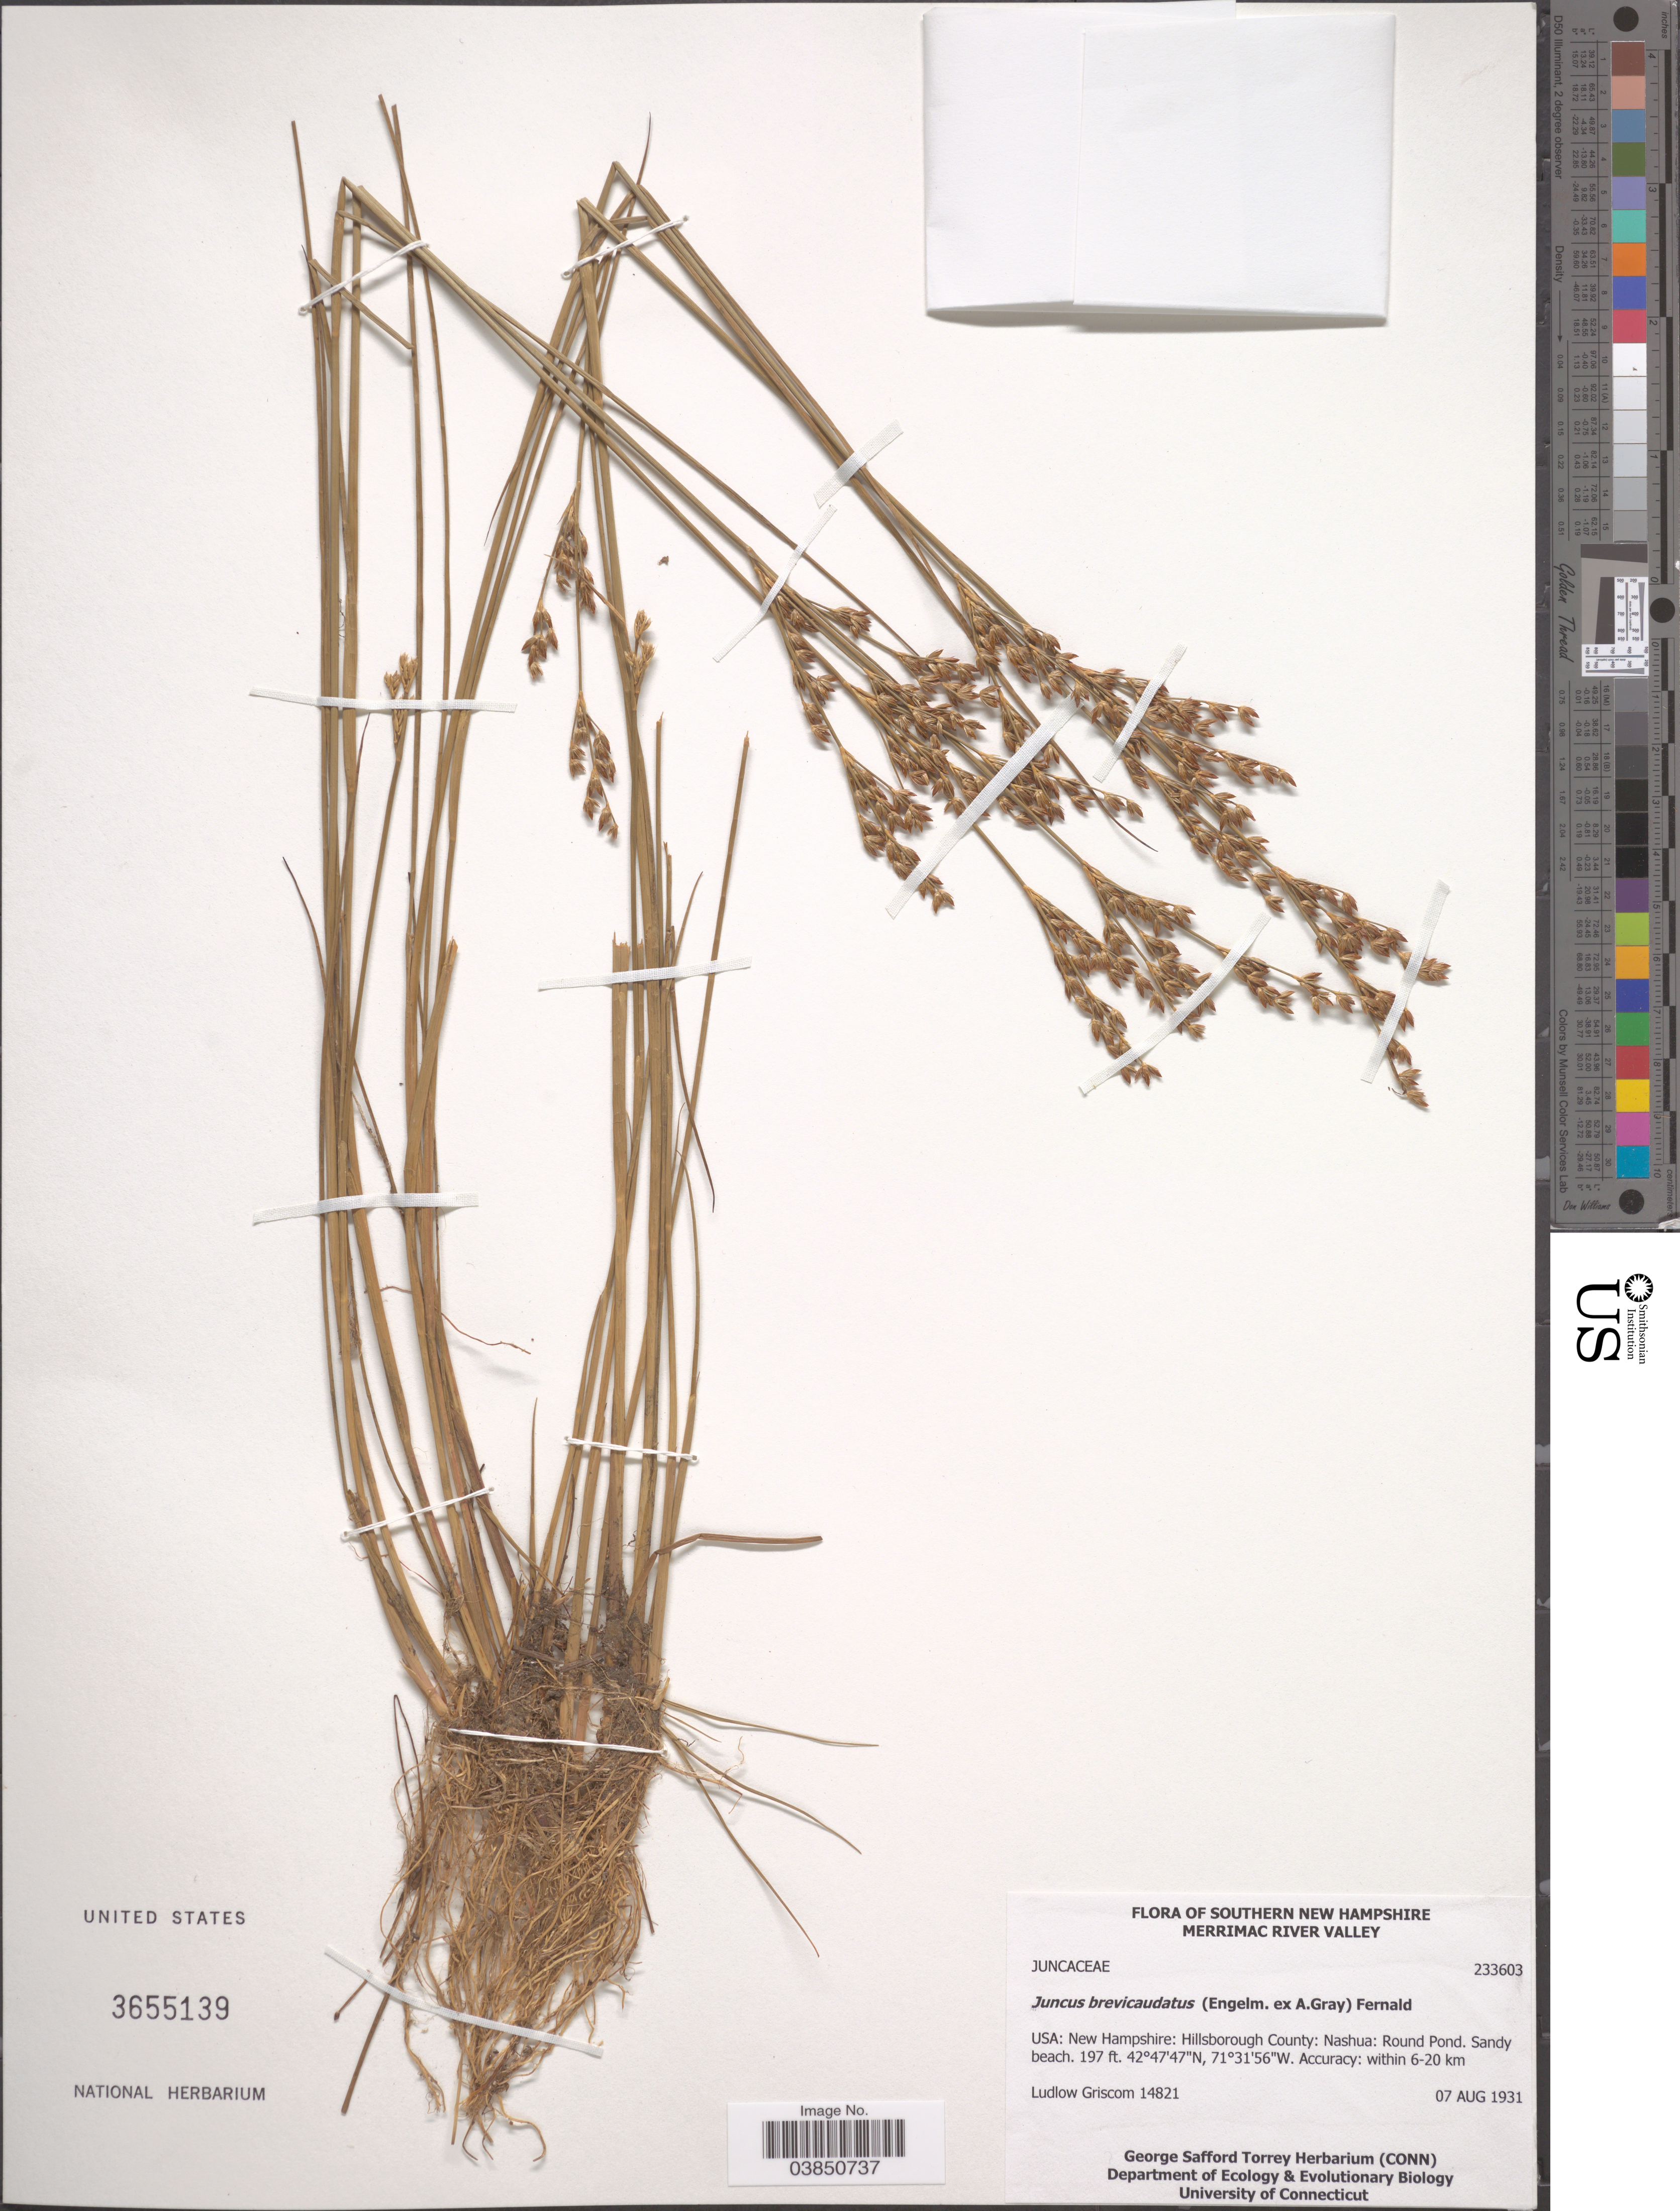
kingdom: Plantae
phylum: Tracheophyta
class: Liliopsida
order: Poales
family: Juncaceae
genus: Juncus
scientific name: Juncus brevicaudatus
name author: (Engelm.) Fernald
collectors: L. Griscom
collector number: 14821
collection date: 1931-08-07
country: United States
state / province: New Hampshire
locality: Southern New Hampshire. Merrimac River Valley. Hillsborough County: Nashua: Round Pond. Accuracy: within 6-20 km.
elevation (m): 60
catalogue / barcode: US 3655139